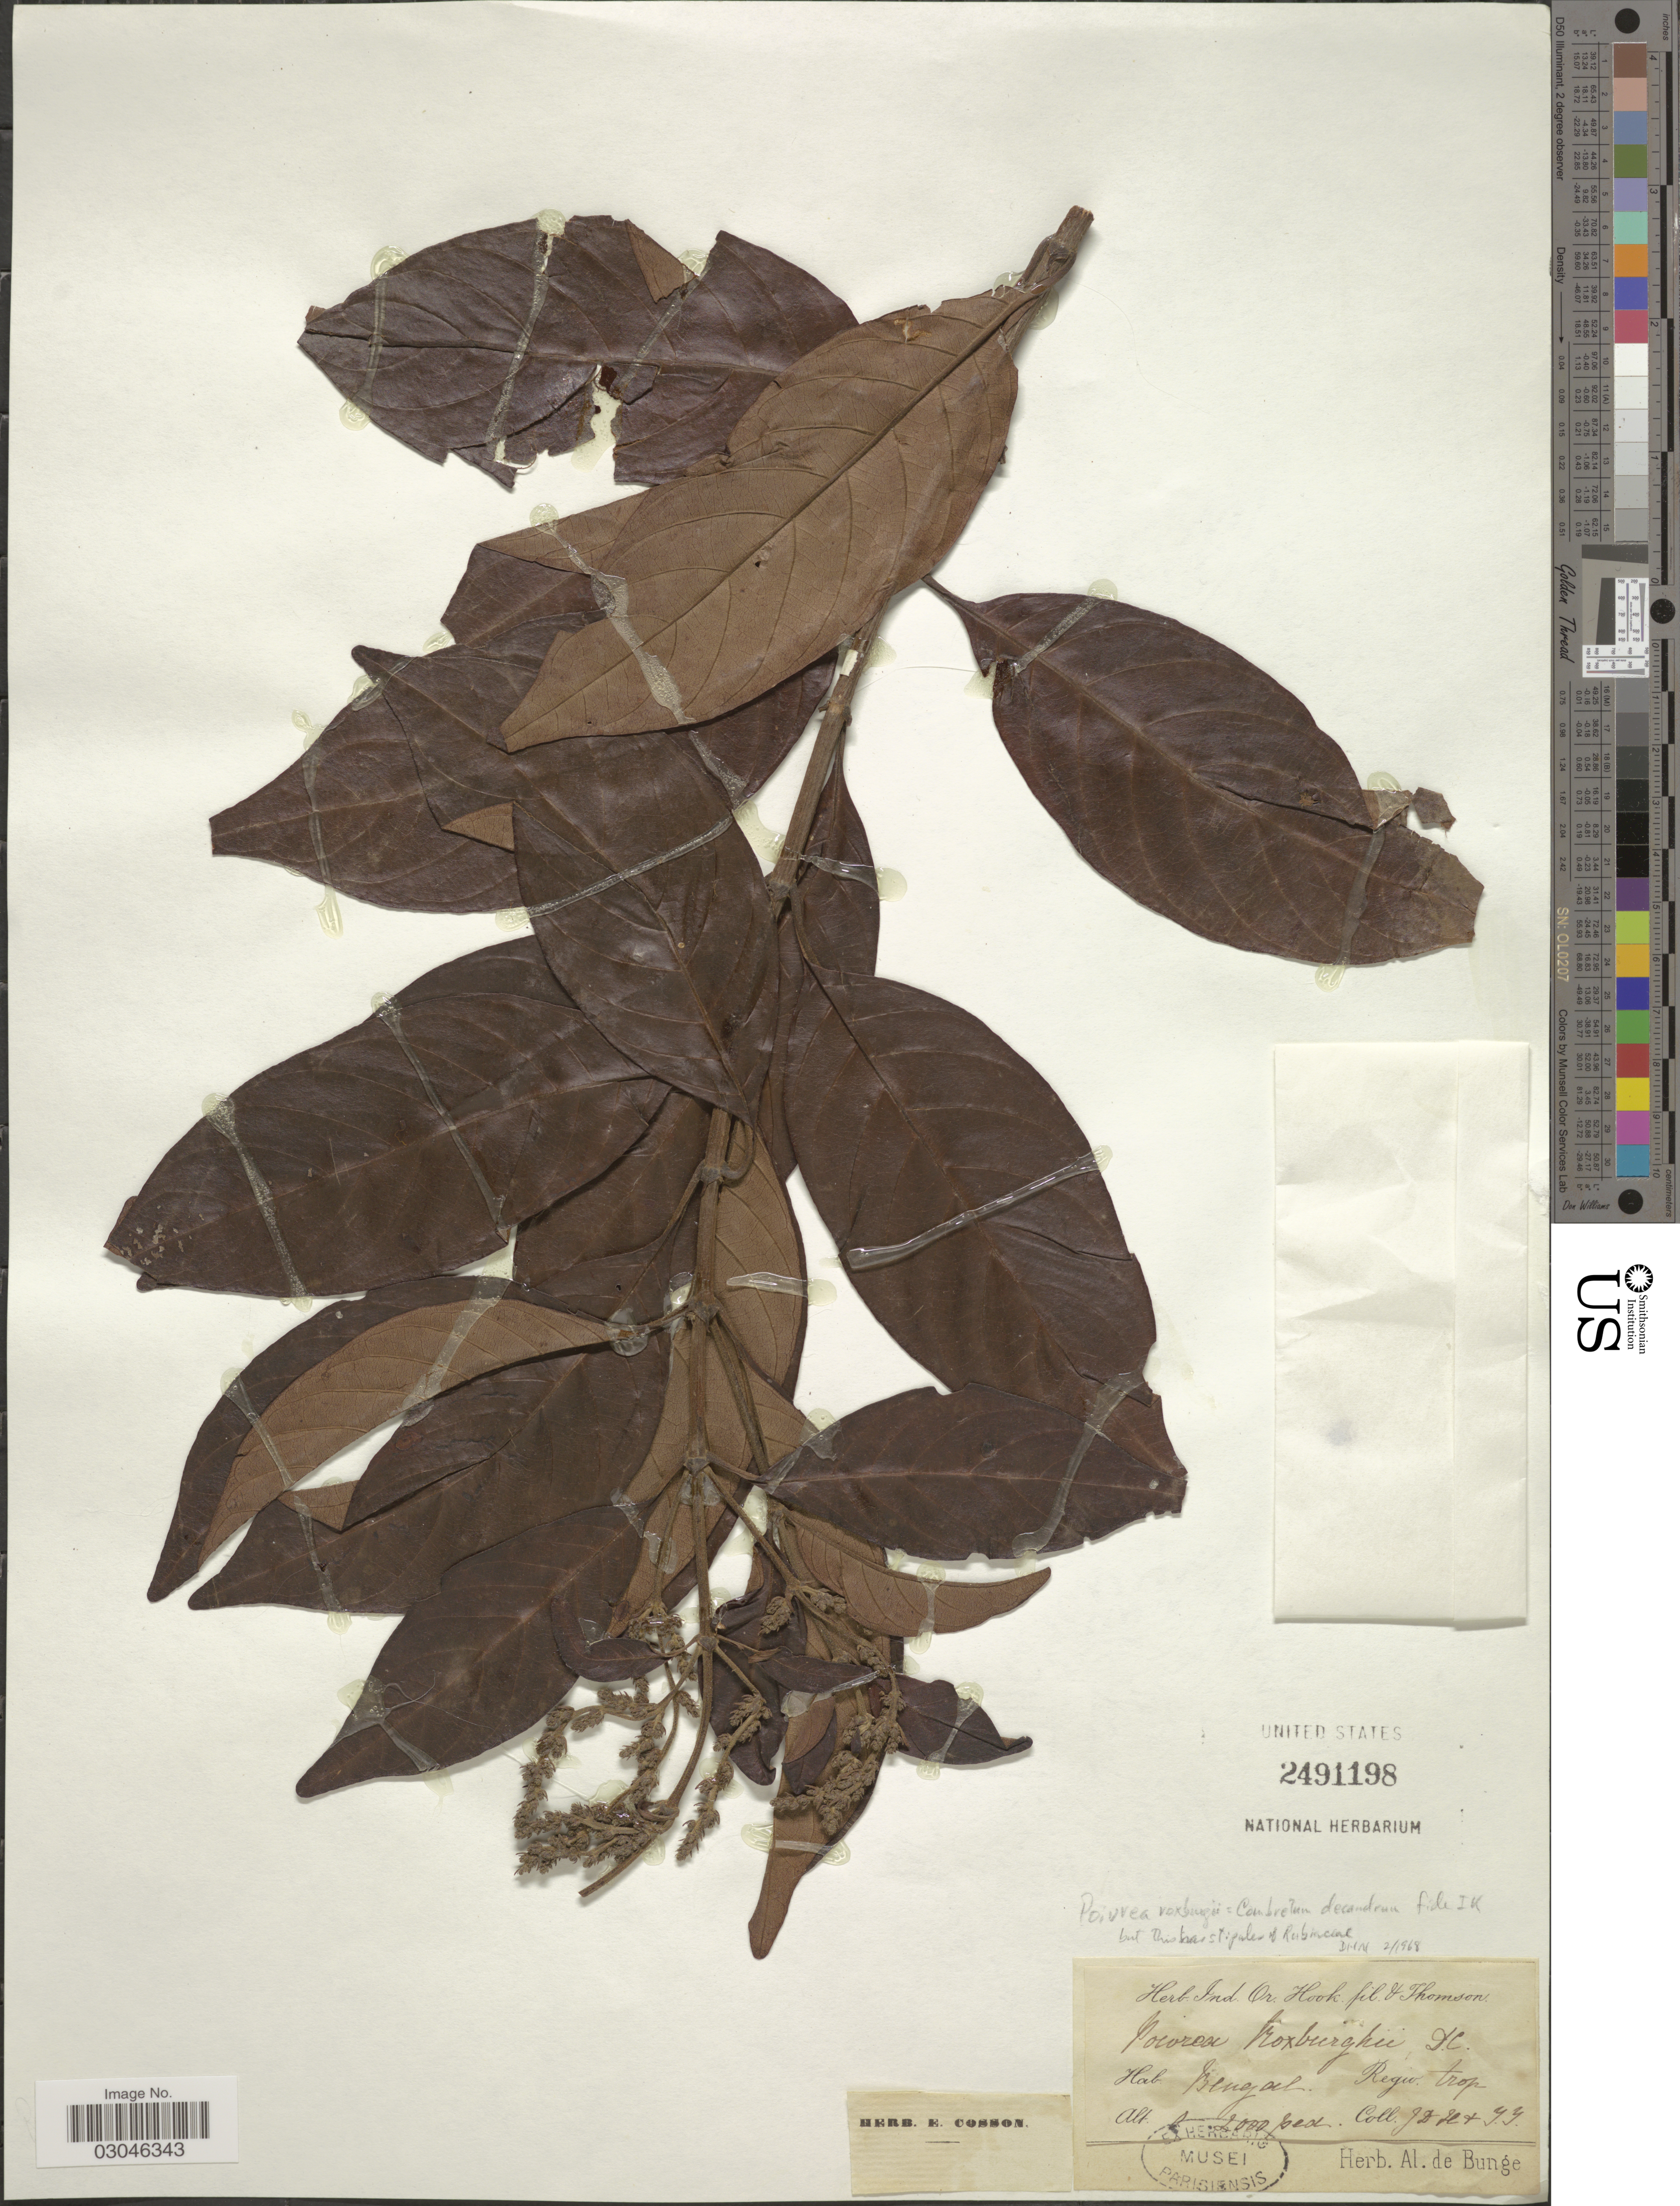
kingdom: Plantae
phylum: Tracheophyta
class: Magnoliopsida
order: Myrtales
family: Combretaceae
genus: Combretum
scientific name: Combretum decandrum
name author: Jacq.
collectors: J. D. Hooker & T. Thomson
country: India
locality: Bengal. Regio. trop.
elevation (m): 0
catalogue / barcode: US 2491198